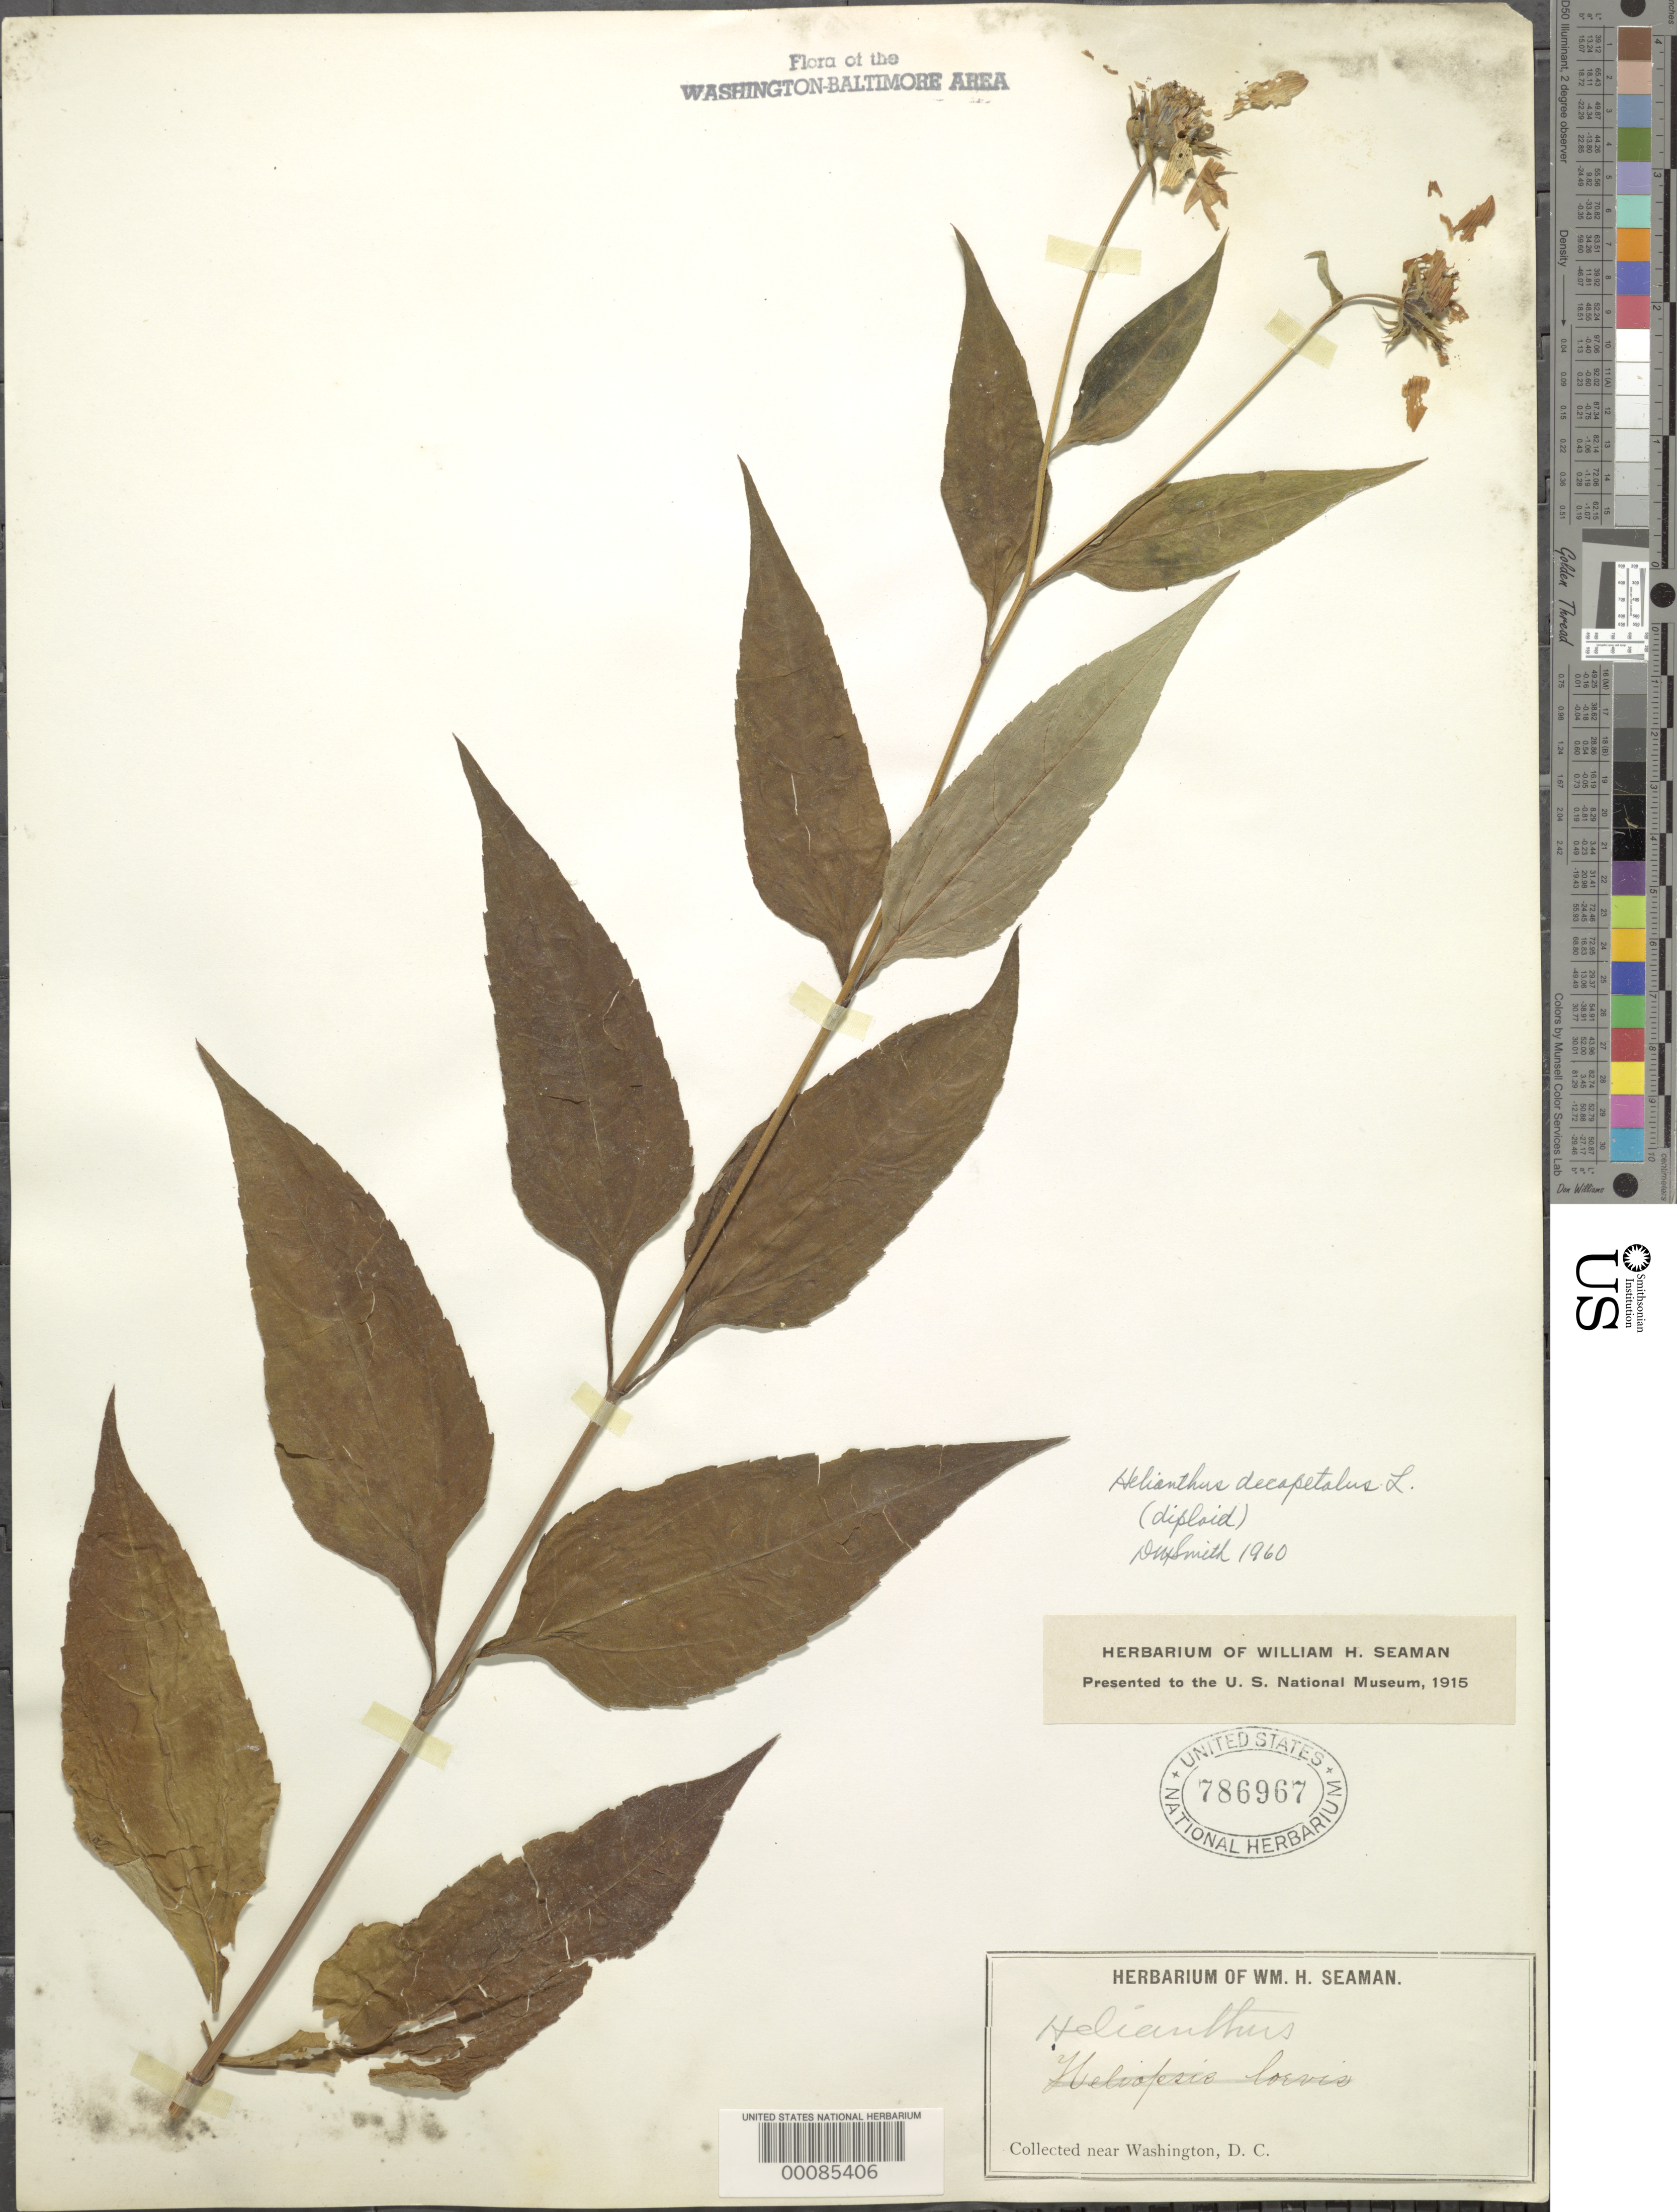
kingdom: Plantae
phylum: Tracheophyta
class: Magnoliopsida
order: Asterales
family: Asteraceae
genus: Helianthus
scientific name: Helianthus decapetalus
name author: L.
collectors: W. Seaman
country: United States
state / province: District of Columbia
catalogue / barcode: US 786967